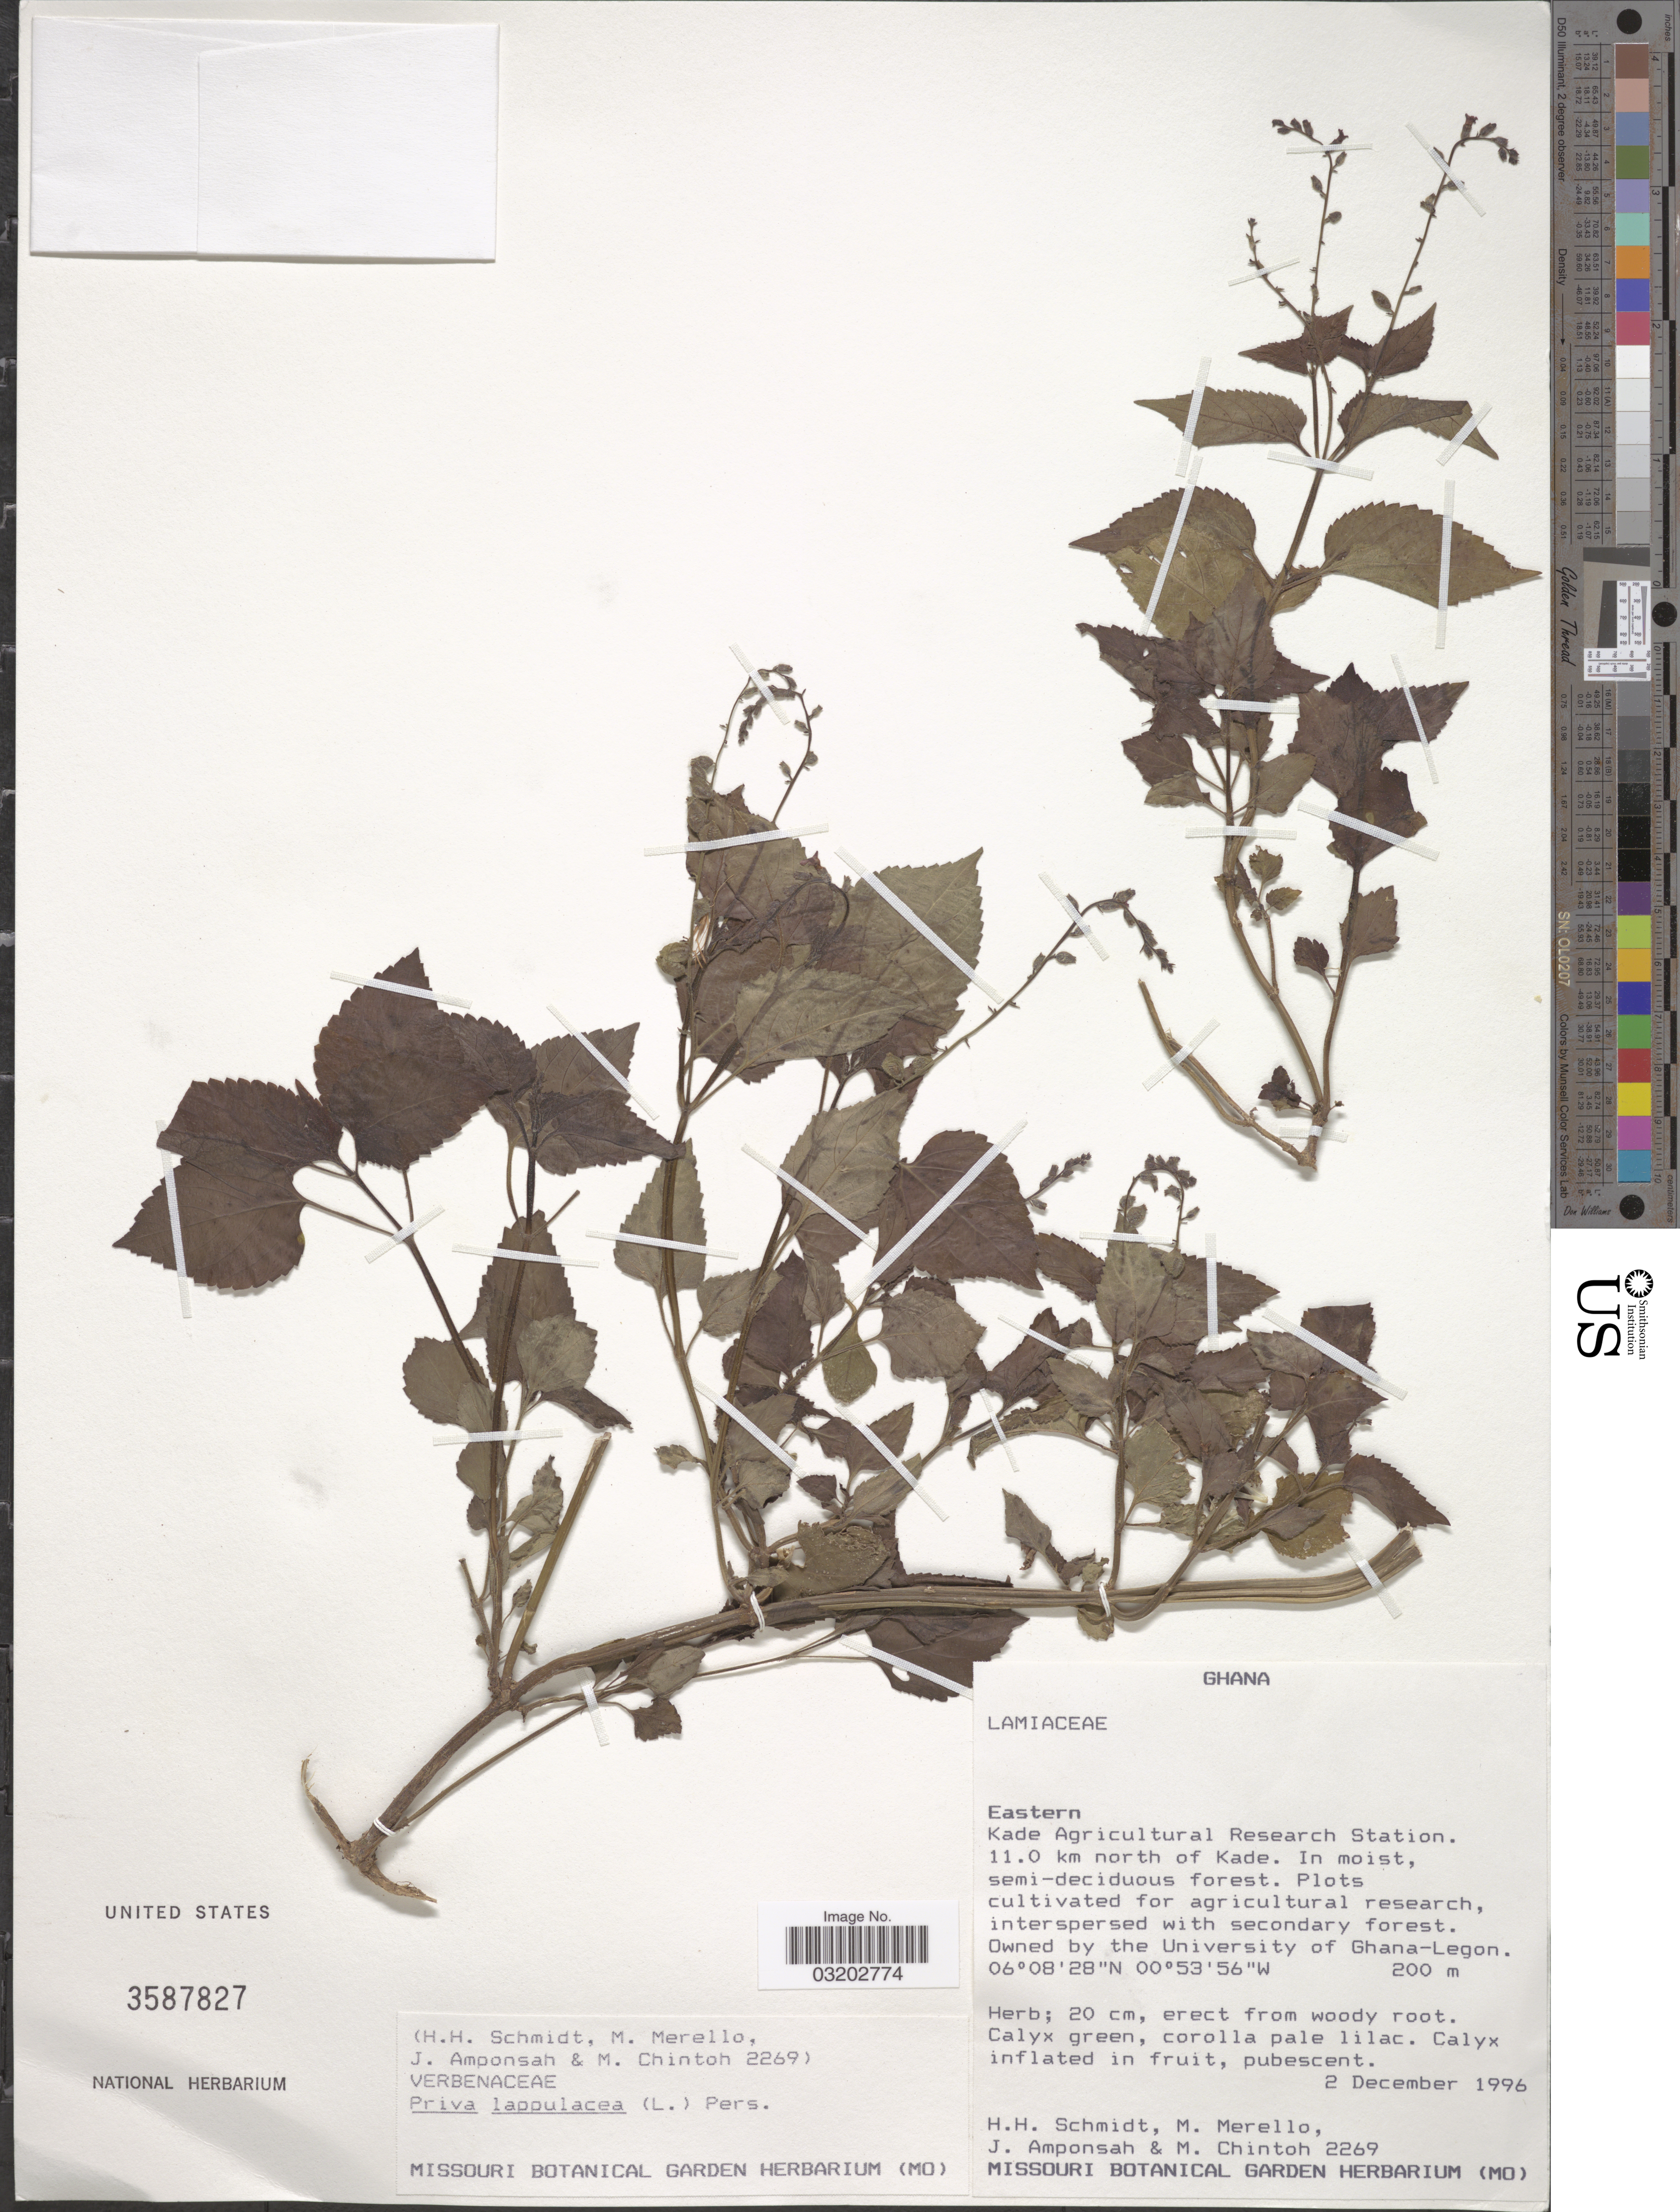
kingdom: Plantae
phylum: Tracheophyta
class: Magnoliopsida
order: Lamiales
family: Verbenaceae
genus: Priva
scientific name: Priva lappulacea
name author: (L.) Pers.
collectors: H. H. Schmidt, M. Merello, J. Amponsah & M. Chintoh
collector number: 2269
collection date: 1996-12-02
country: Ghana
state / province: Eastern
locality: Kade Agricultural Research Station. 11.0 km north of Kade. Plots cultivated for agricultural research.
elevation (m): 200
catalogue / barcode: US 3587827